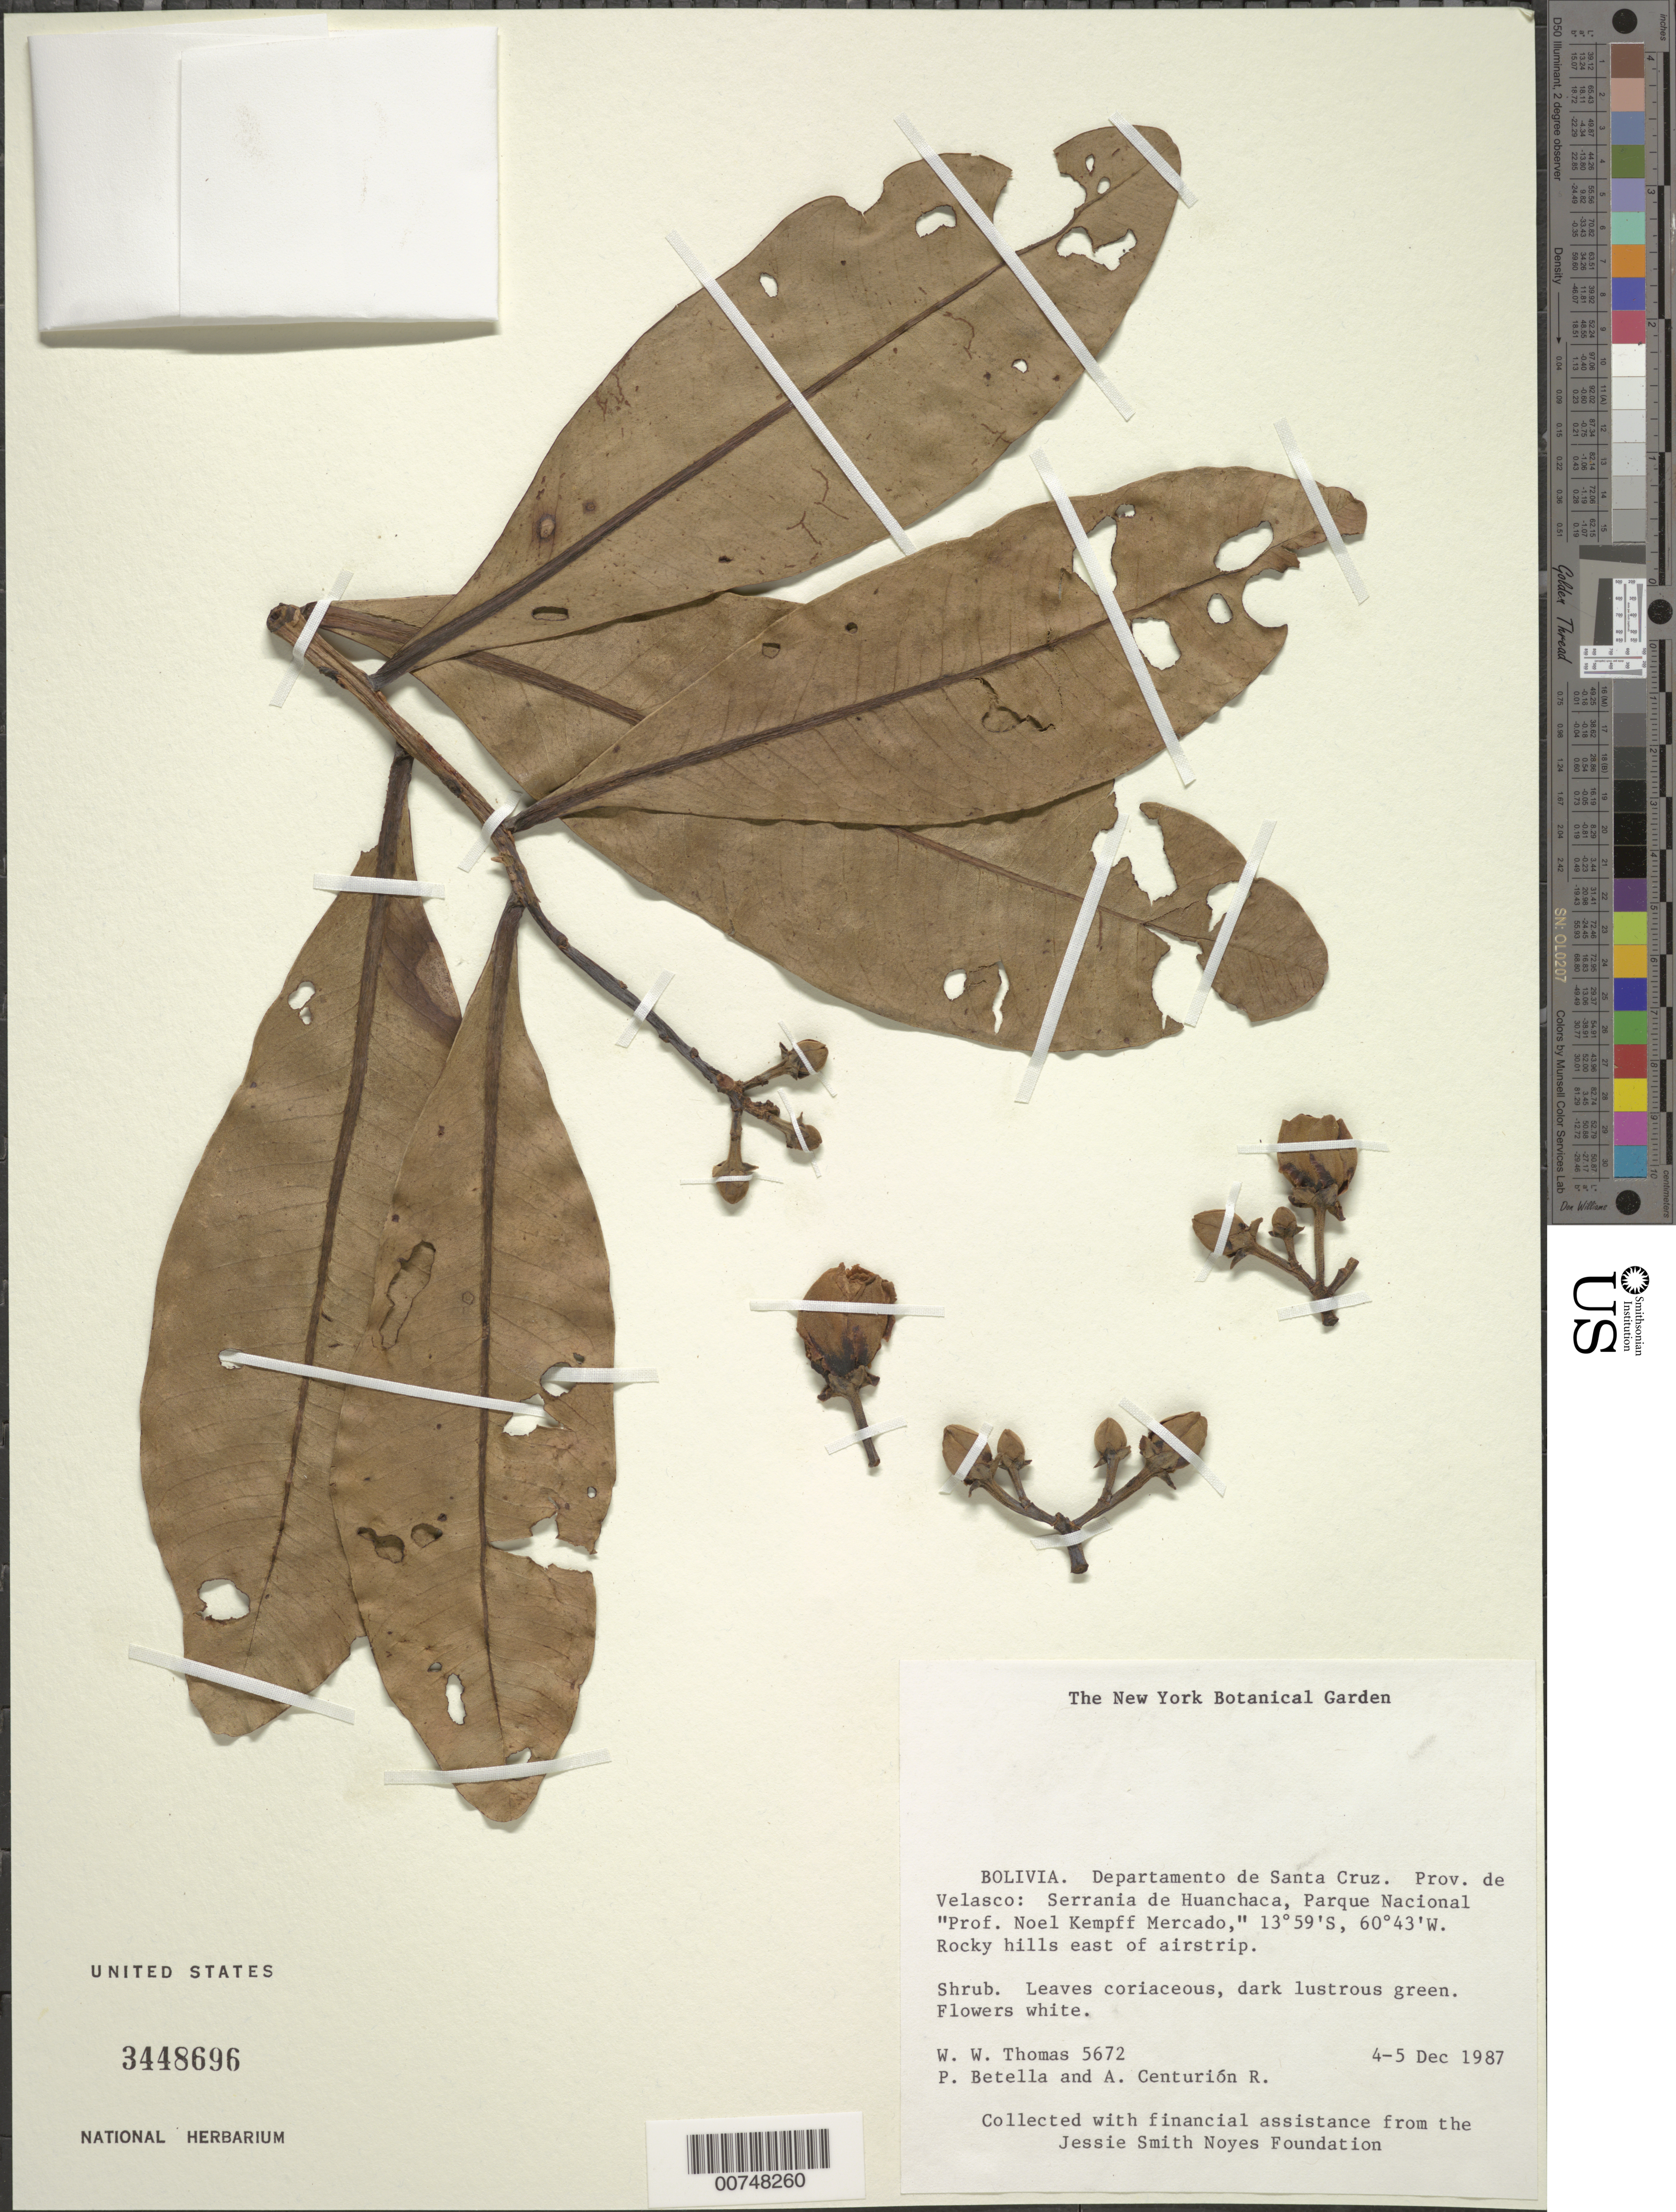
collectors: W. W. Thomas, P. Betella & A. Centurión R.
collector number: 5672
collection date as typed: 4 Dec 1987 to 5 Dec 1987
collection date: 1987-12-04/1987-12-05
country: Bolivia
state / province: Santa Cruz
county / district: Prov. de Velasco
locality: Serrania de Huanchaca, Parque Nacional "Prof. Noel Kempff Mercado", rocky hills E of airstrip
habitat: Rocky hills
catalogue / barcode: US 3448696